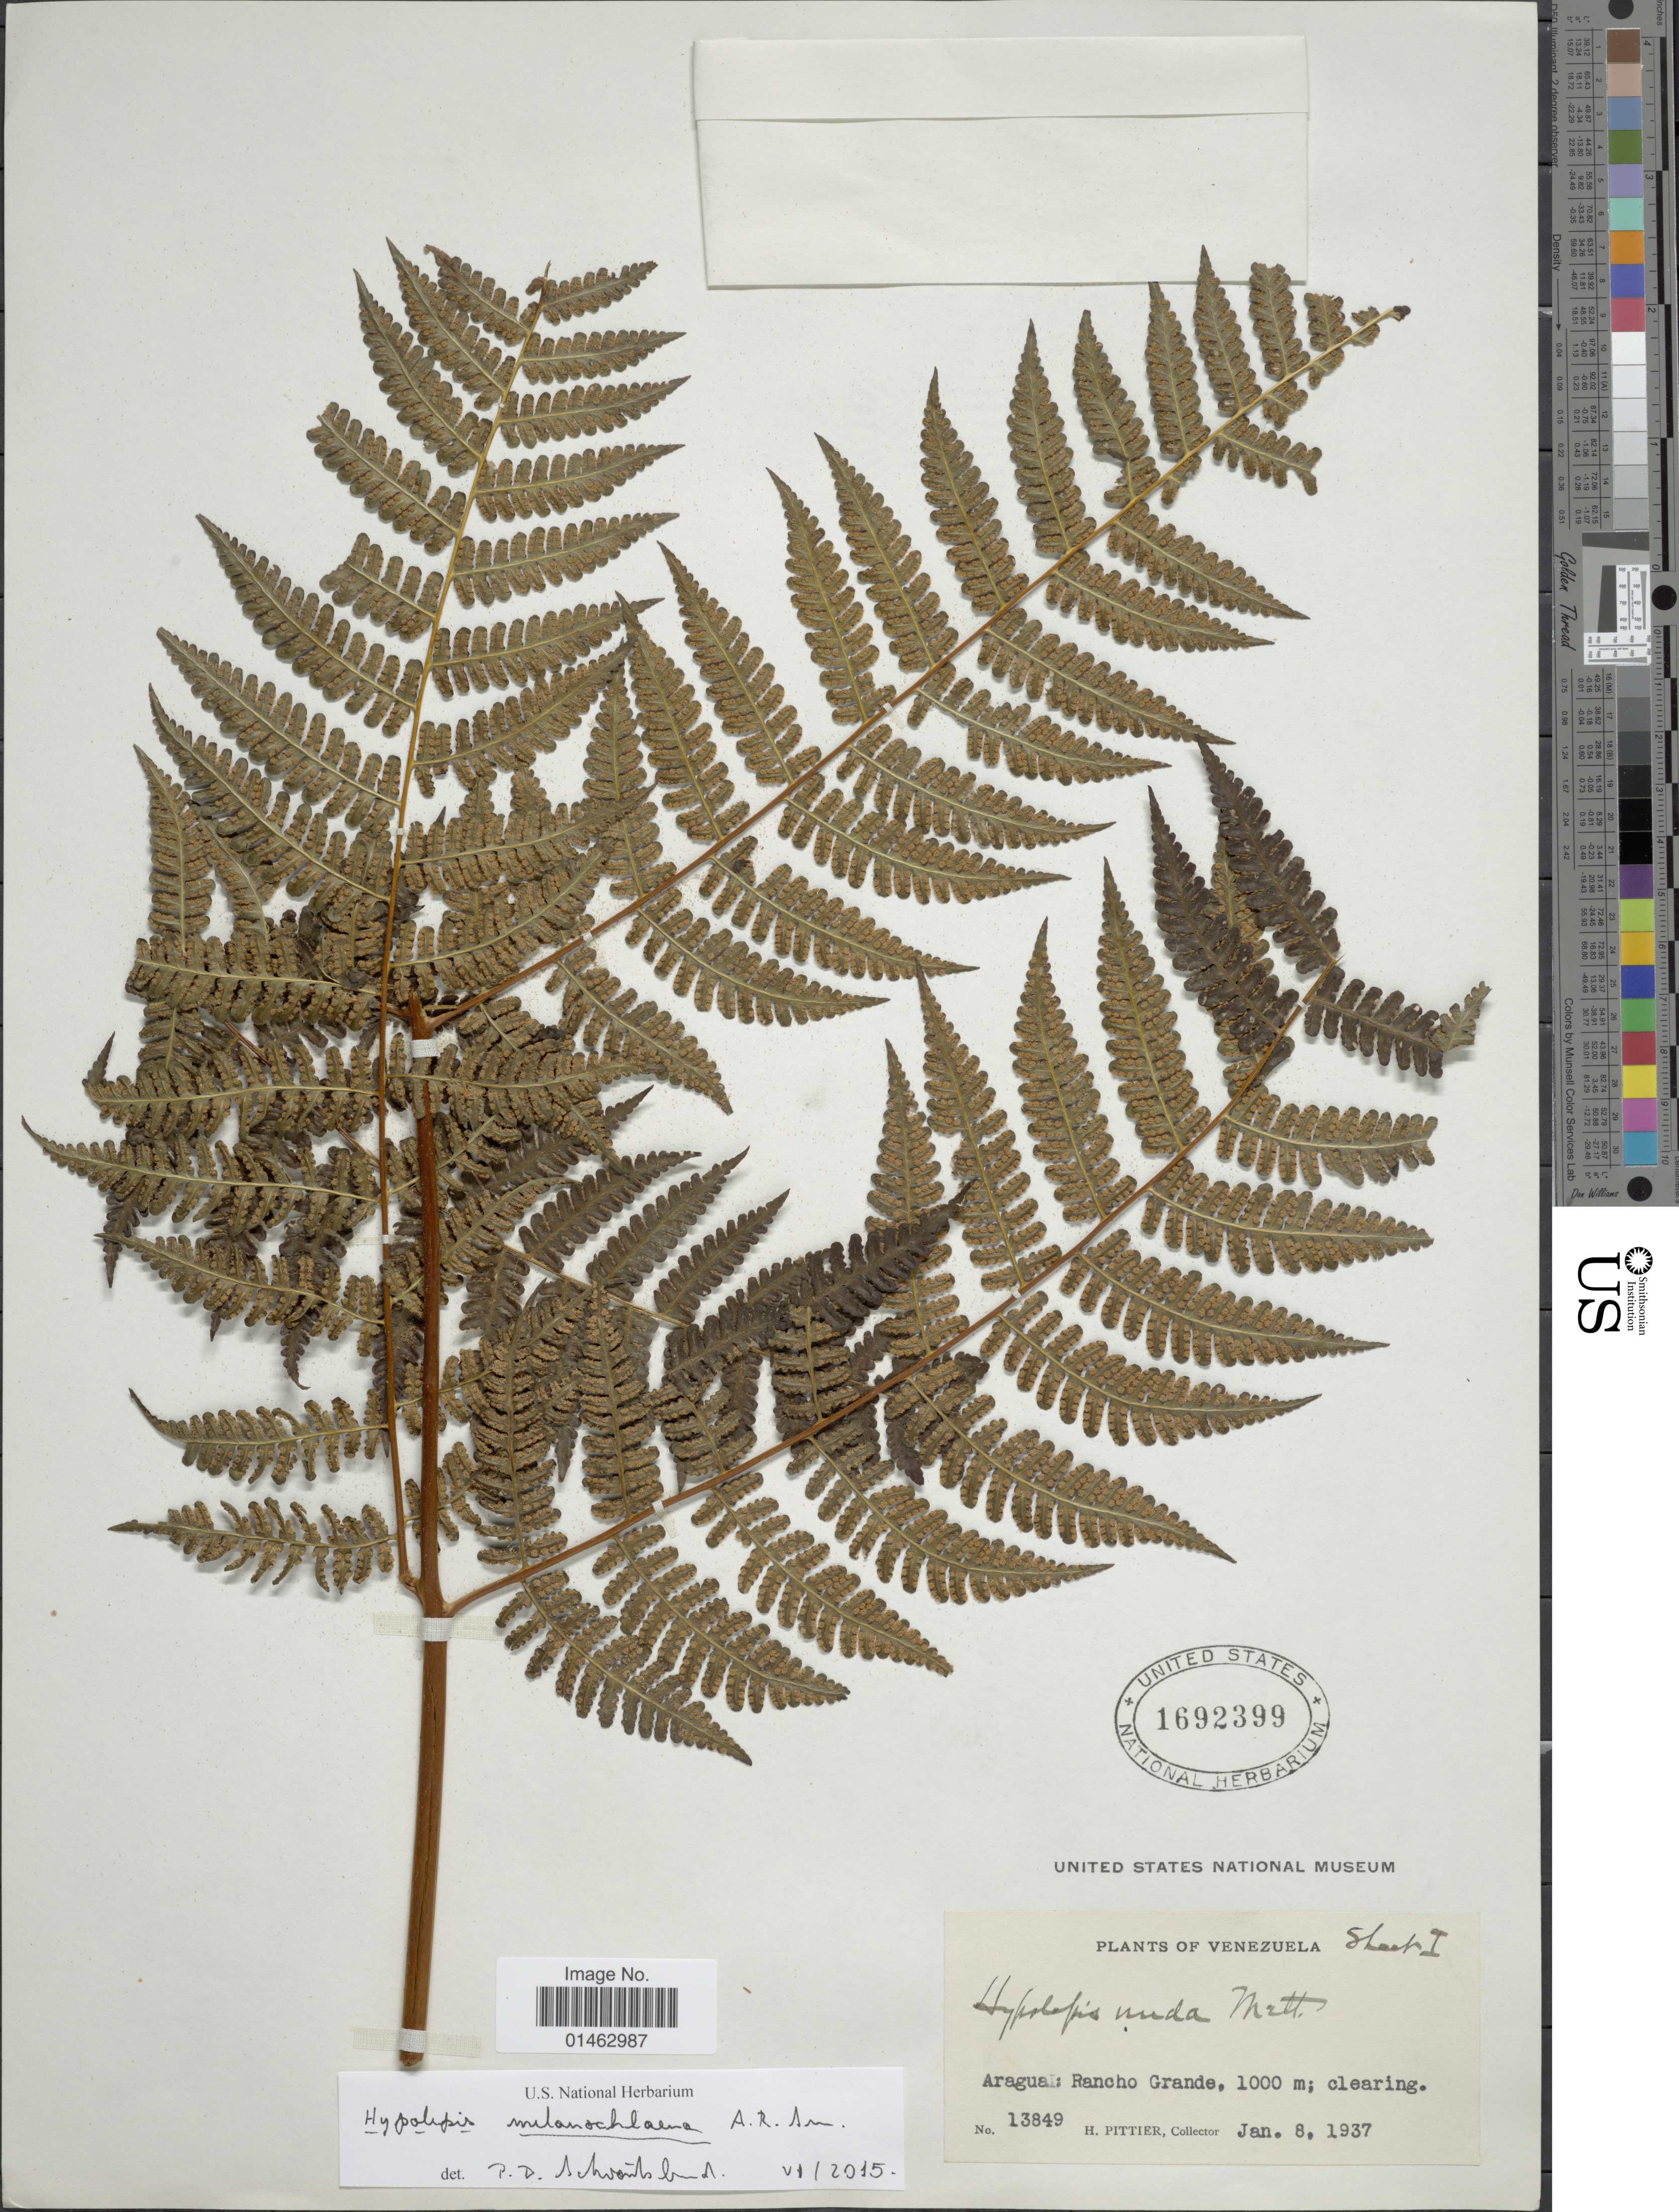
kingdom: Plantae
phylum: Tracheophyta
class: Polypodiopsida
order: Polypodiales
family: Dennstaedtiaceae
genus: Hypolepis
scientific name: Hypolepis melanochlaena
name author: A.R. Sm.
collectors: H. F. Pittier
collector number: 13849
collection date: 1937-01-08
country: Venezuela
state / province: Aragua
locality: Rancho Grande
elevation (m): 1000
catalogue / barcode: US 1692399